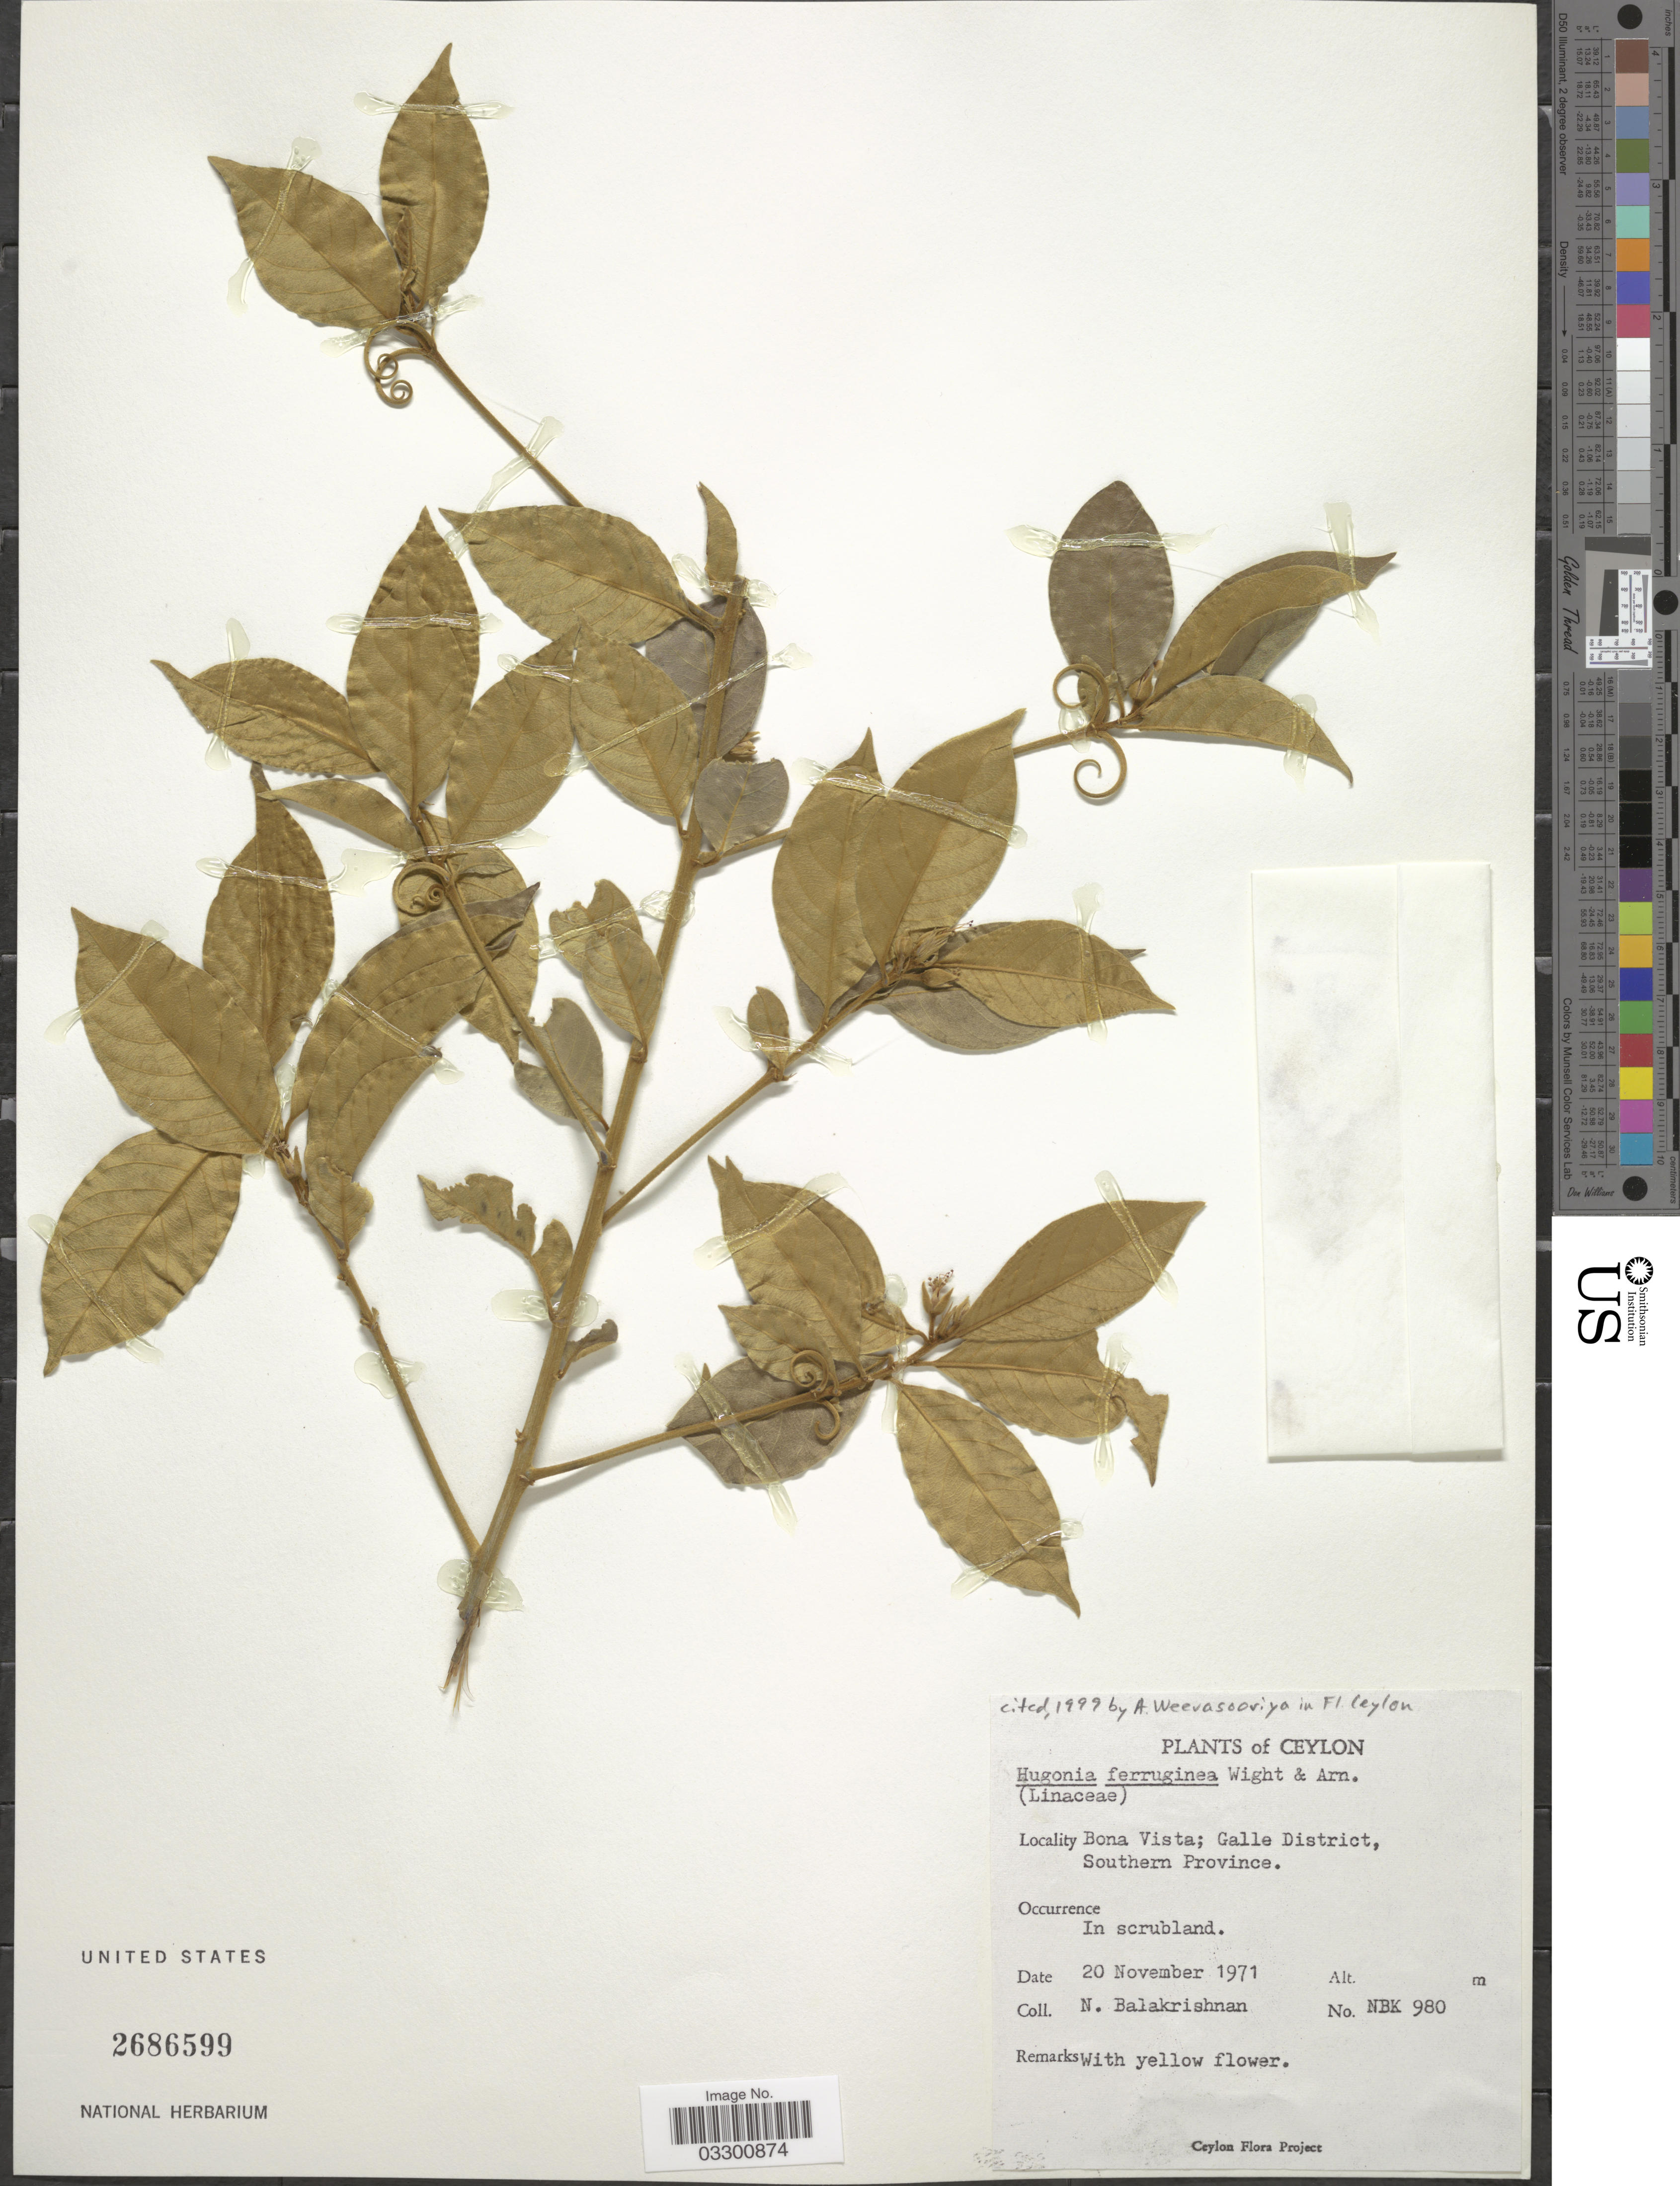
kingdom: Plantae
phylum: Tracheophyta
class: Magnoliopsida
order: Malpighiales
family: Linaceae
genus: Hugonia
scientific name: Hugonia ferruginea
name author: Wight & Arn.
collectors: N. Balakrishnan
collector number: NBK980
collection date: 1971-11-20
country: Sri Lanka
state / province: Southern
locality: Ceylon, Bona Vista; Galle District.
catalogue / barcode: US 2686599